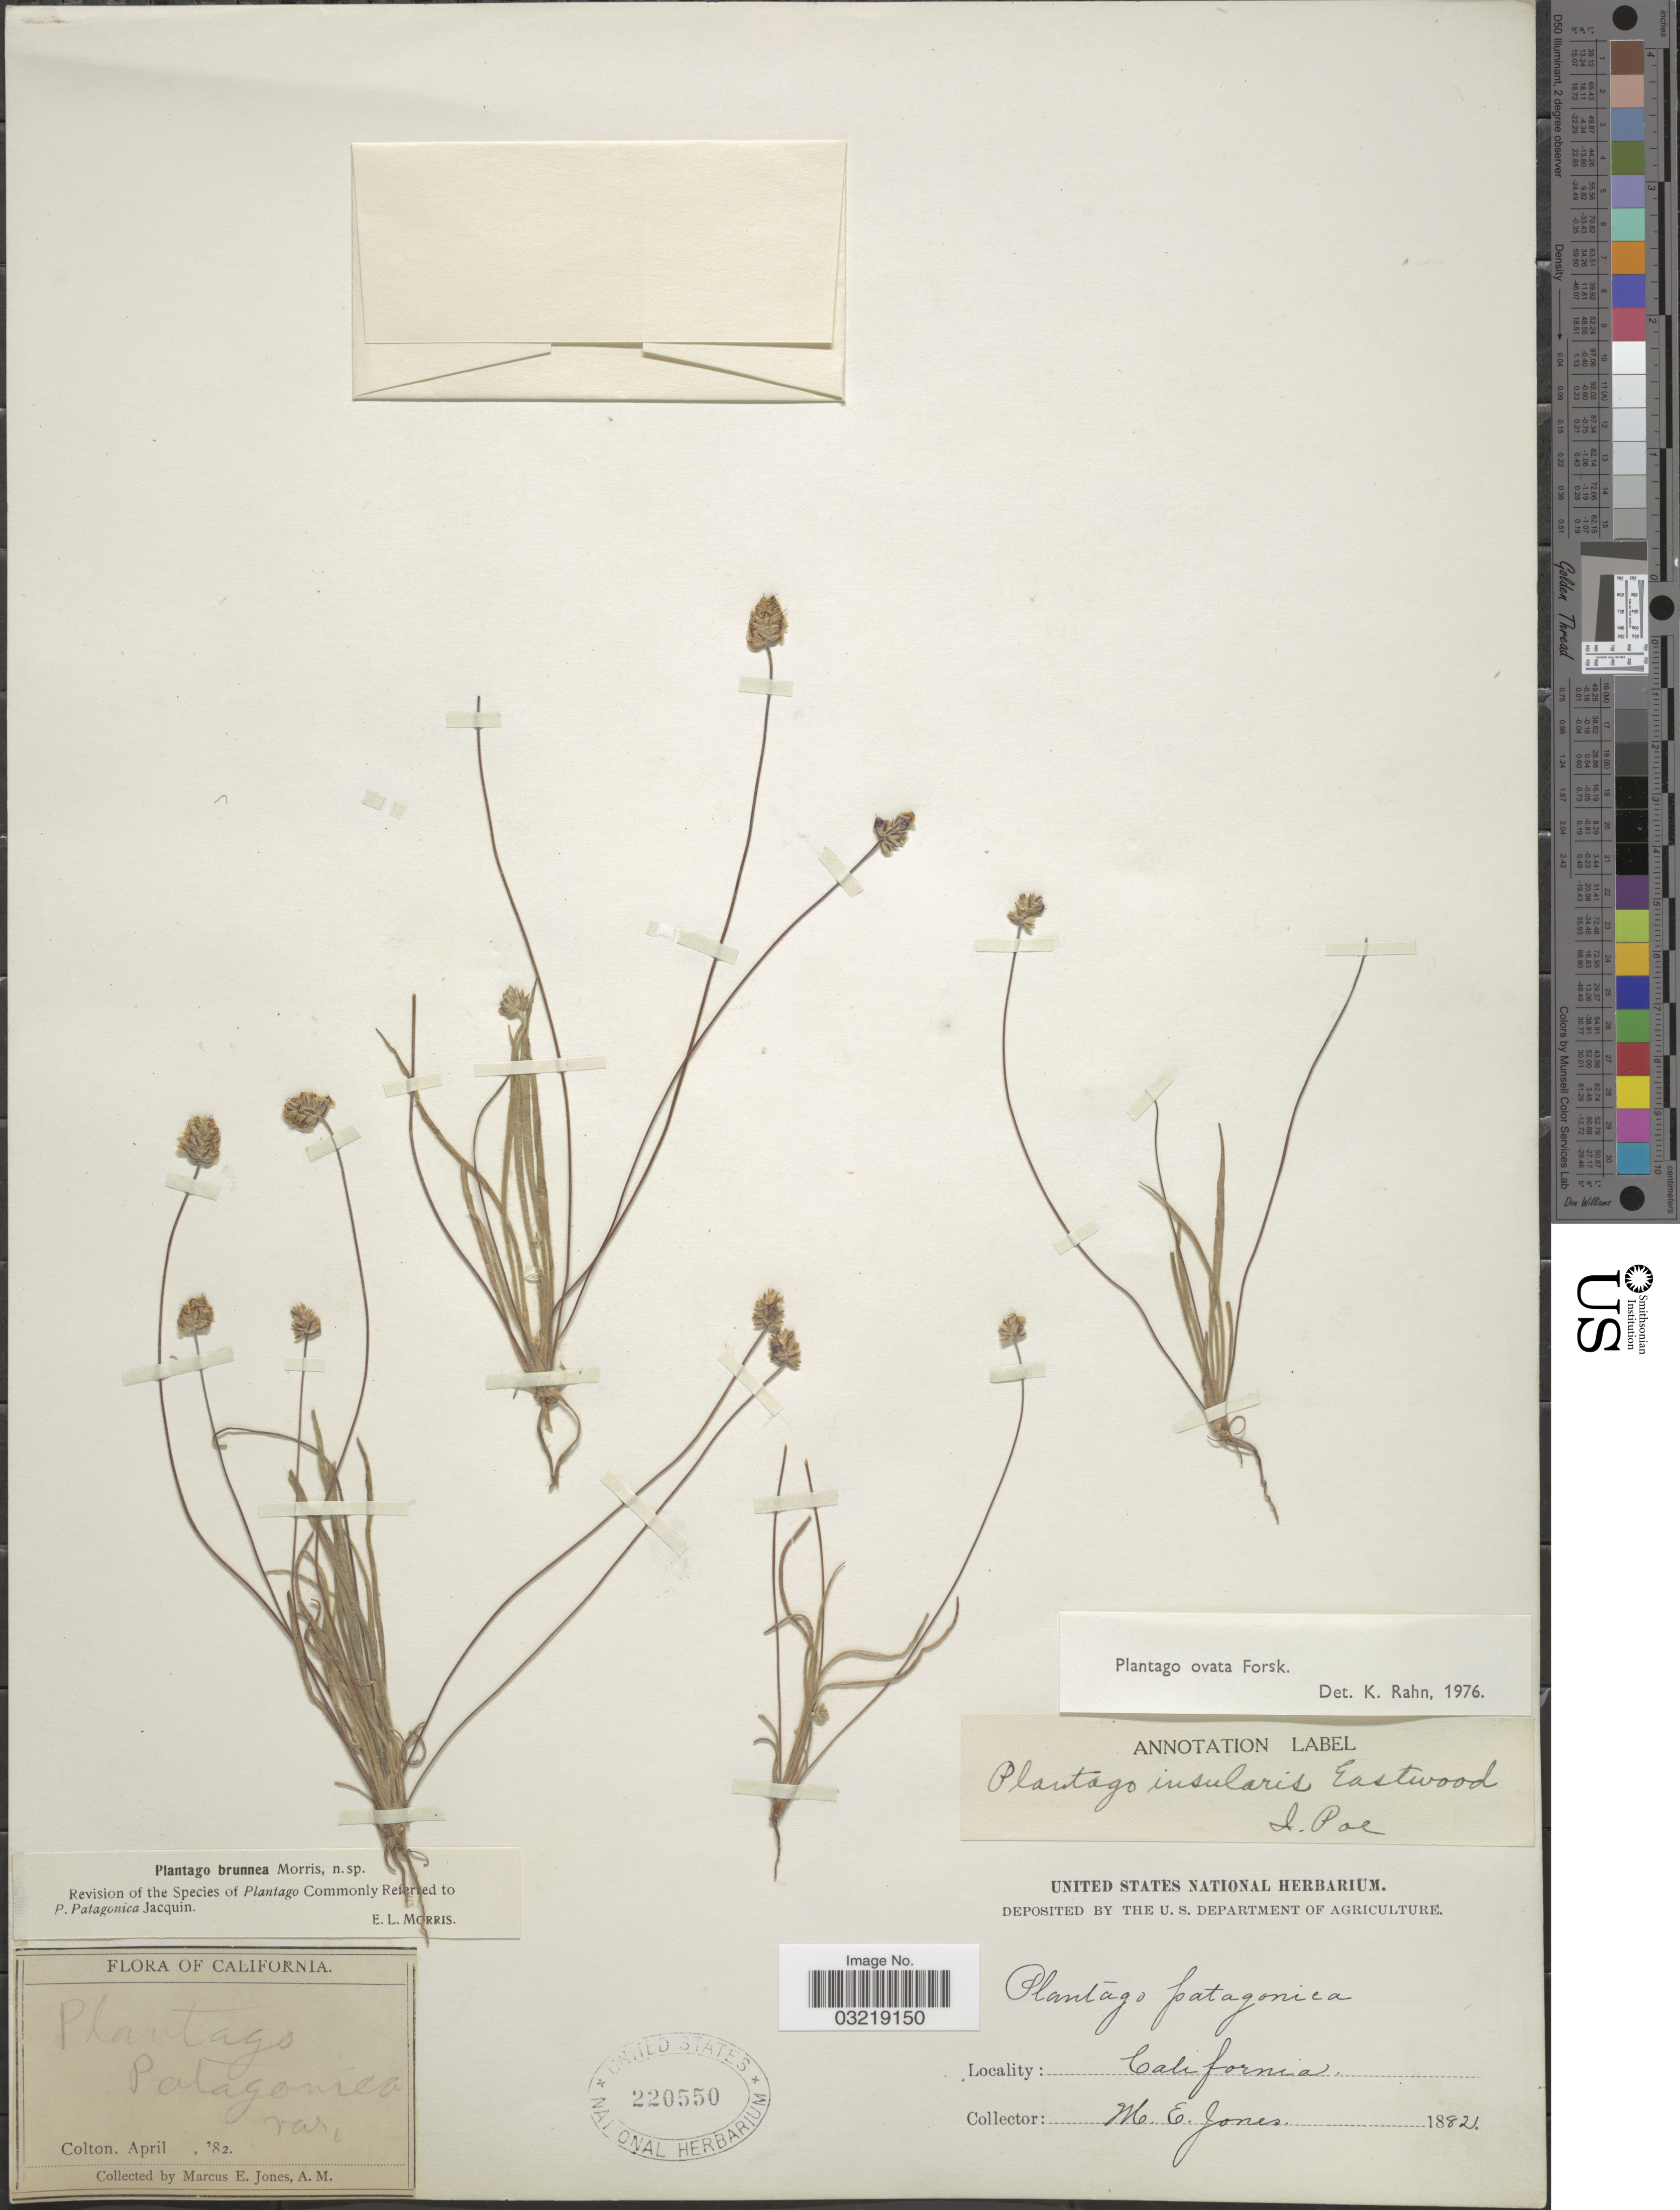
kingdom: Plantae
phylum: Tracheophyta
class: Magnoliopsida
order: Lamiales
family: Plantaginaceae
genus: Plantago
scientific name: Plantago ovata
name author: Forssk.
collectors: M. E. Jones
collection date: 1882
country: United States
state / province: California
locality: Colton.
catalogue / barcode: US 220550